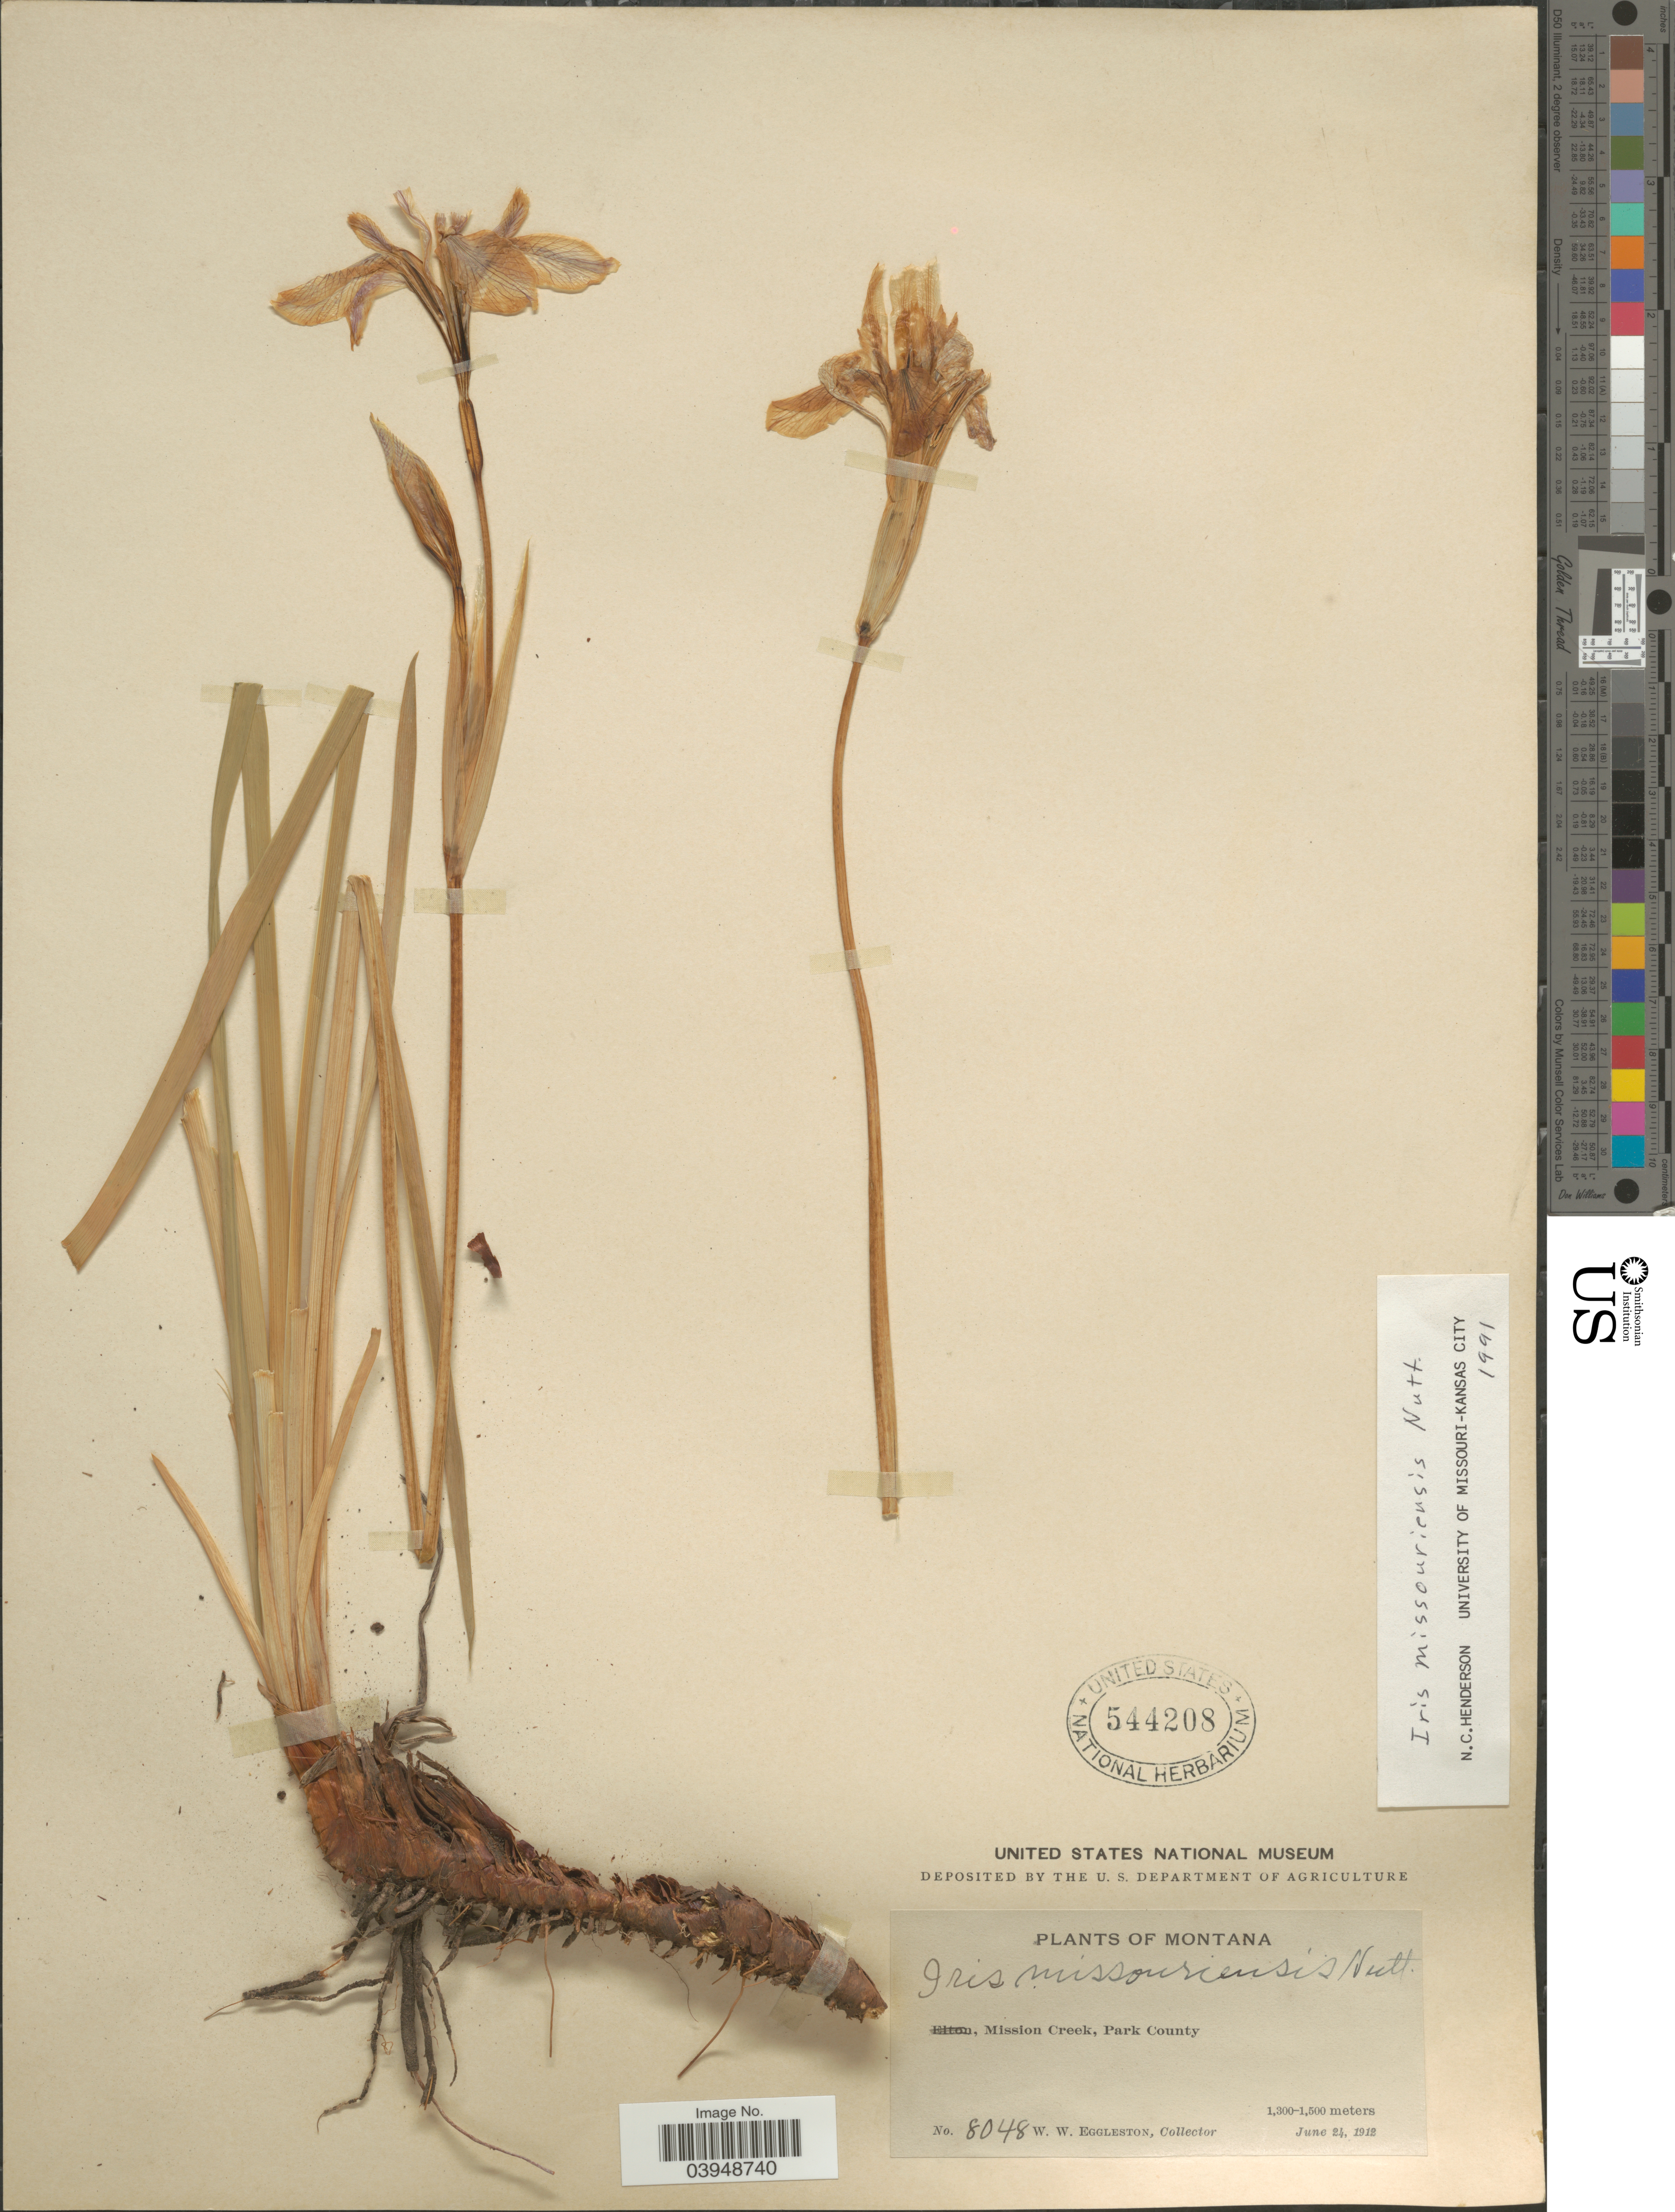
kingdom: Plantae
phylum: Tracheophyta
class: Liliopsida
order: Asparagales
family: Iridaceae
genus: Iris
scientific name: Iris missouriensis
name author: Nutt.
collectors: W. W. Eggleston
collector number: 8048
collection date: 1912-06-24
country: United States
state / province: Montana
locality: Mission Creek, Park County.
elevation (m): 1300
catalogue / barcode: US 544208